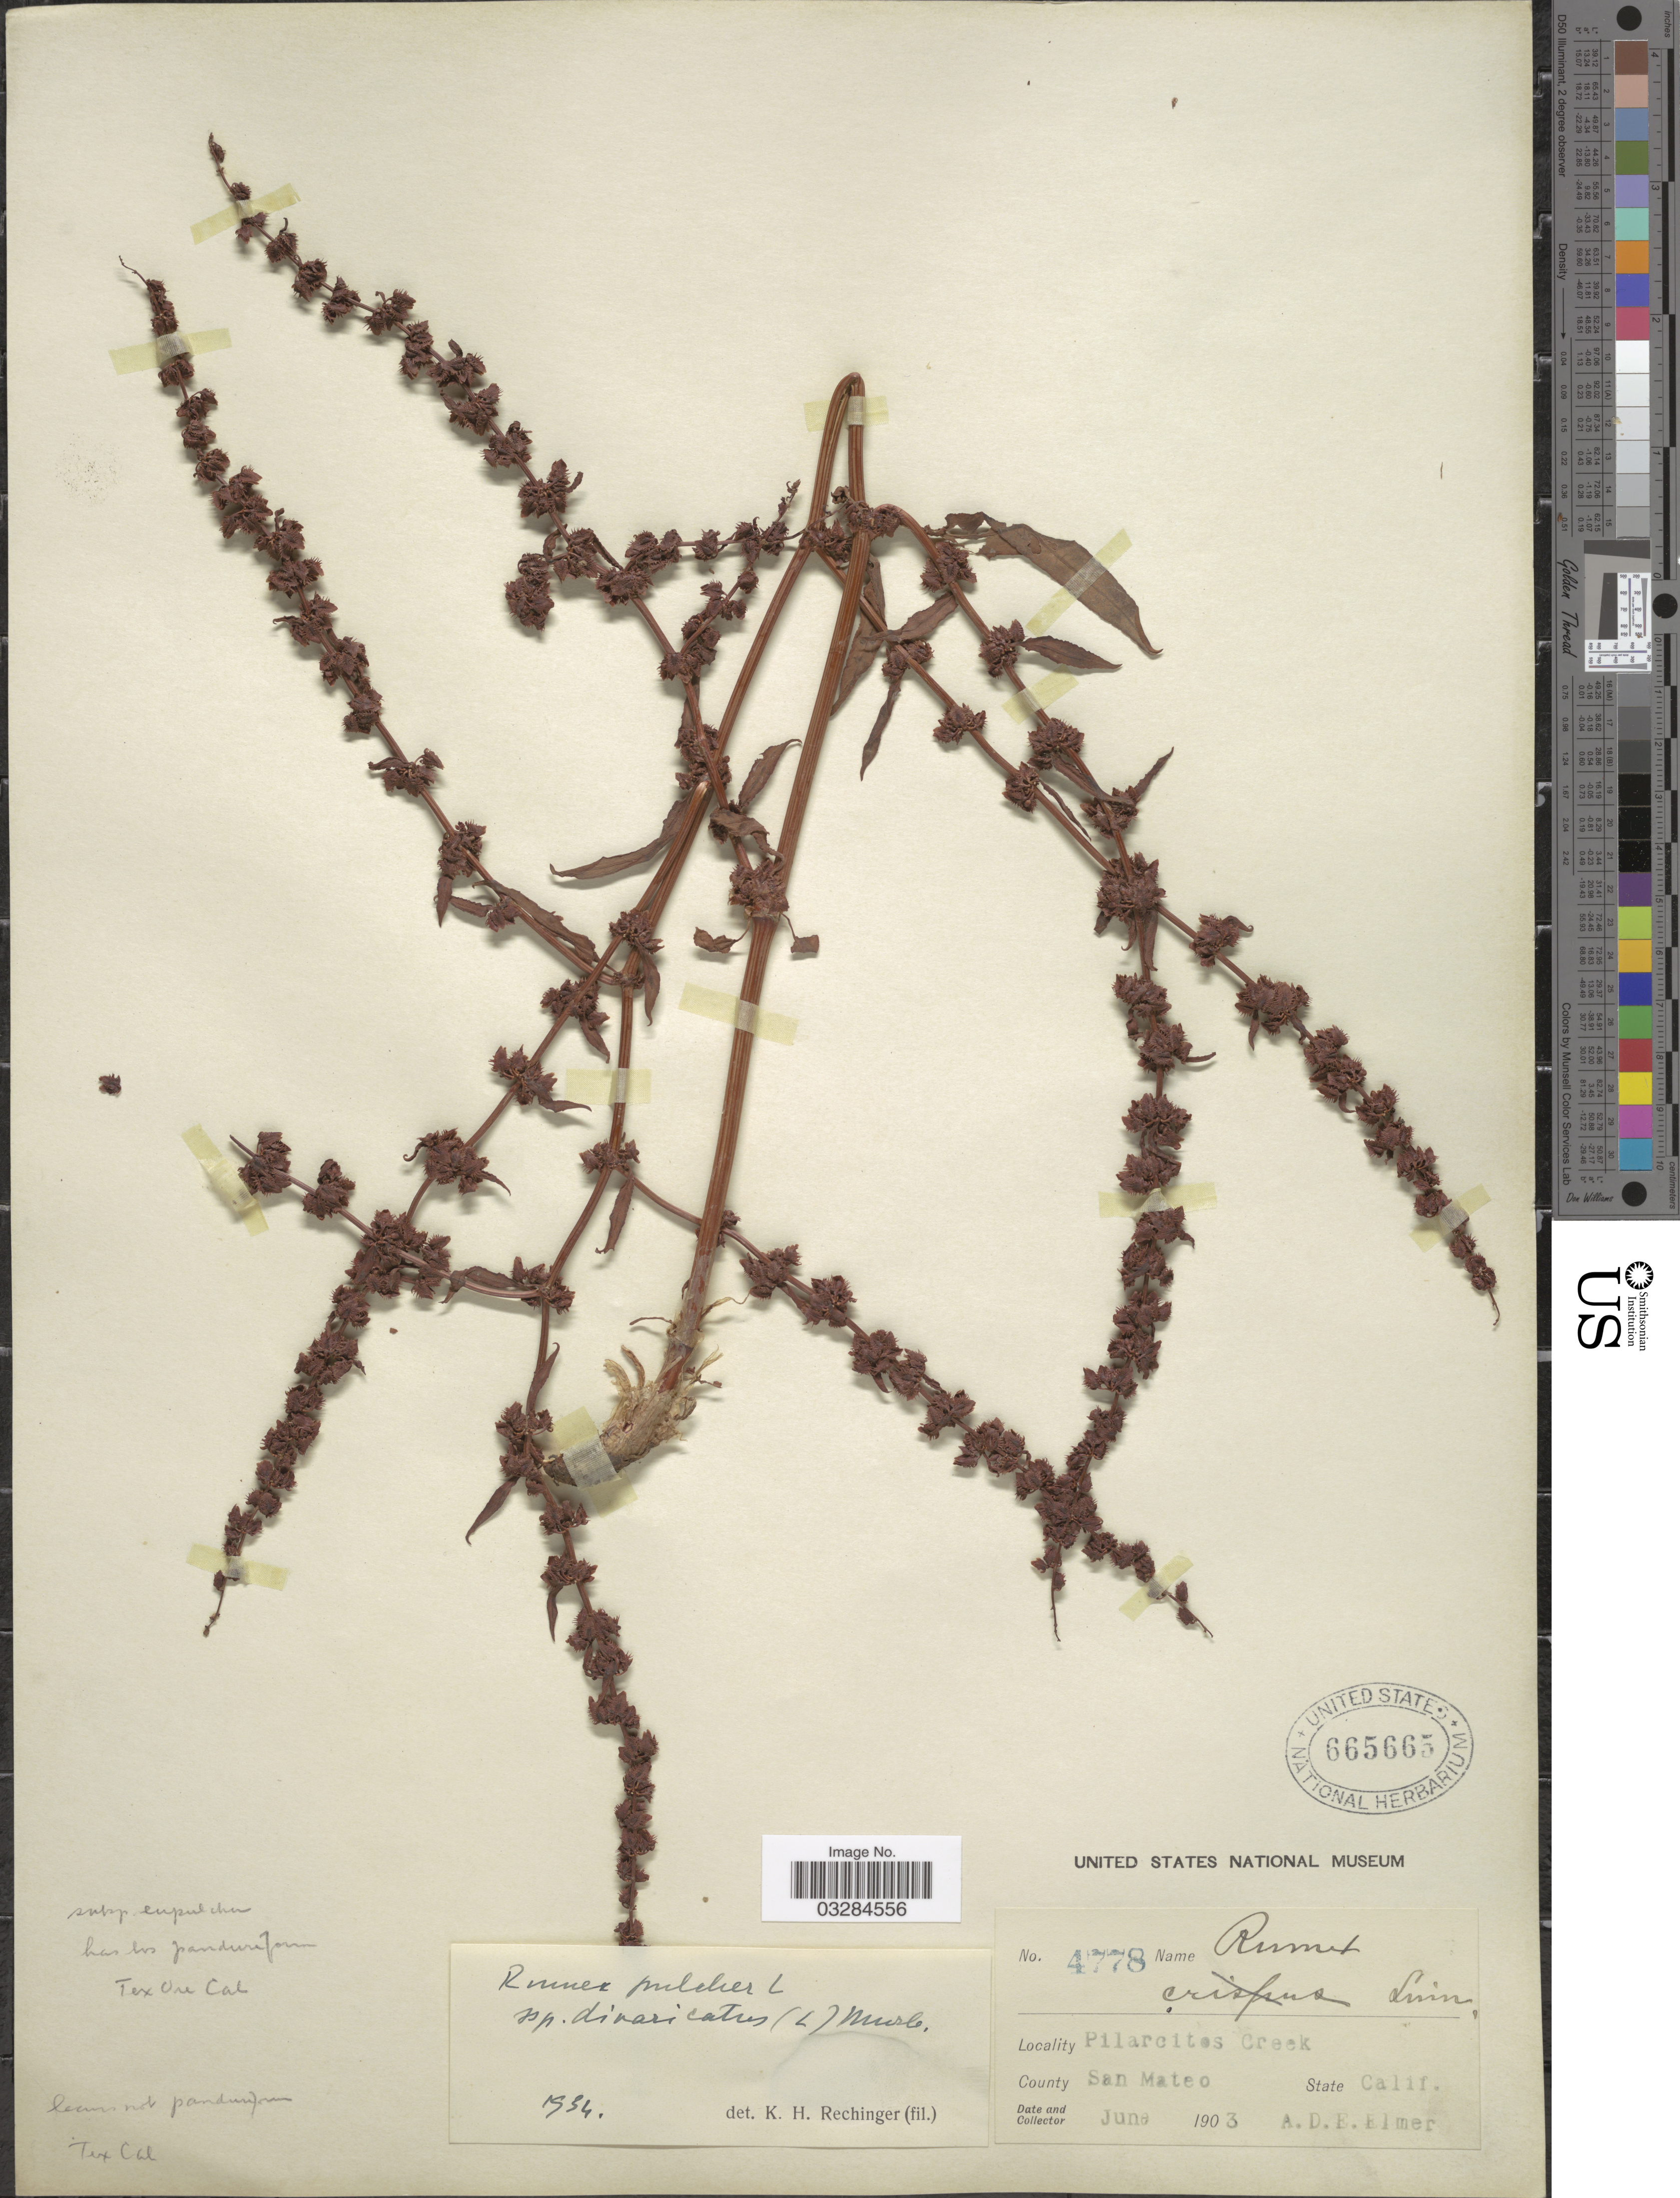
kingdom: Plantae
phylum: Tracheophyta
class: Magnoliopsida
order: Caryophyllales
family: Polygonaceae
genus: Rumex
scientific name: Rumex pulcher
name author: L.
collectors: A. D. E. Elmer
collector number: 4778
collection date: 1903-06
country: United States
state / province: California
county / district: San Mateo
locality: County San Mateo.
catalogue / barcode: US 665665